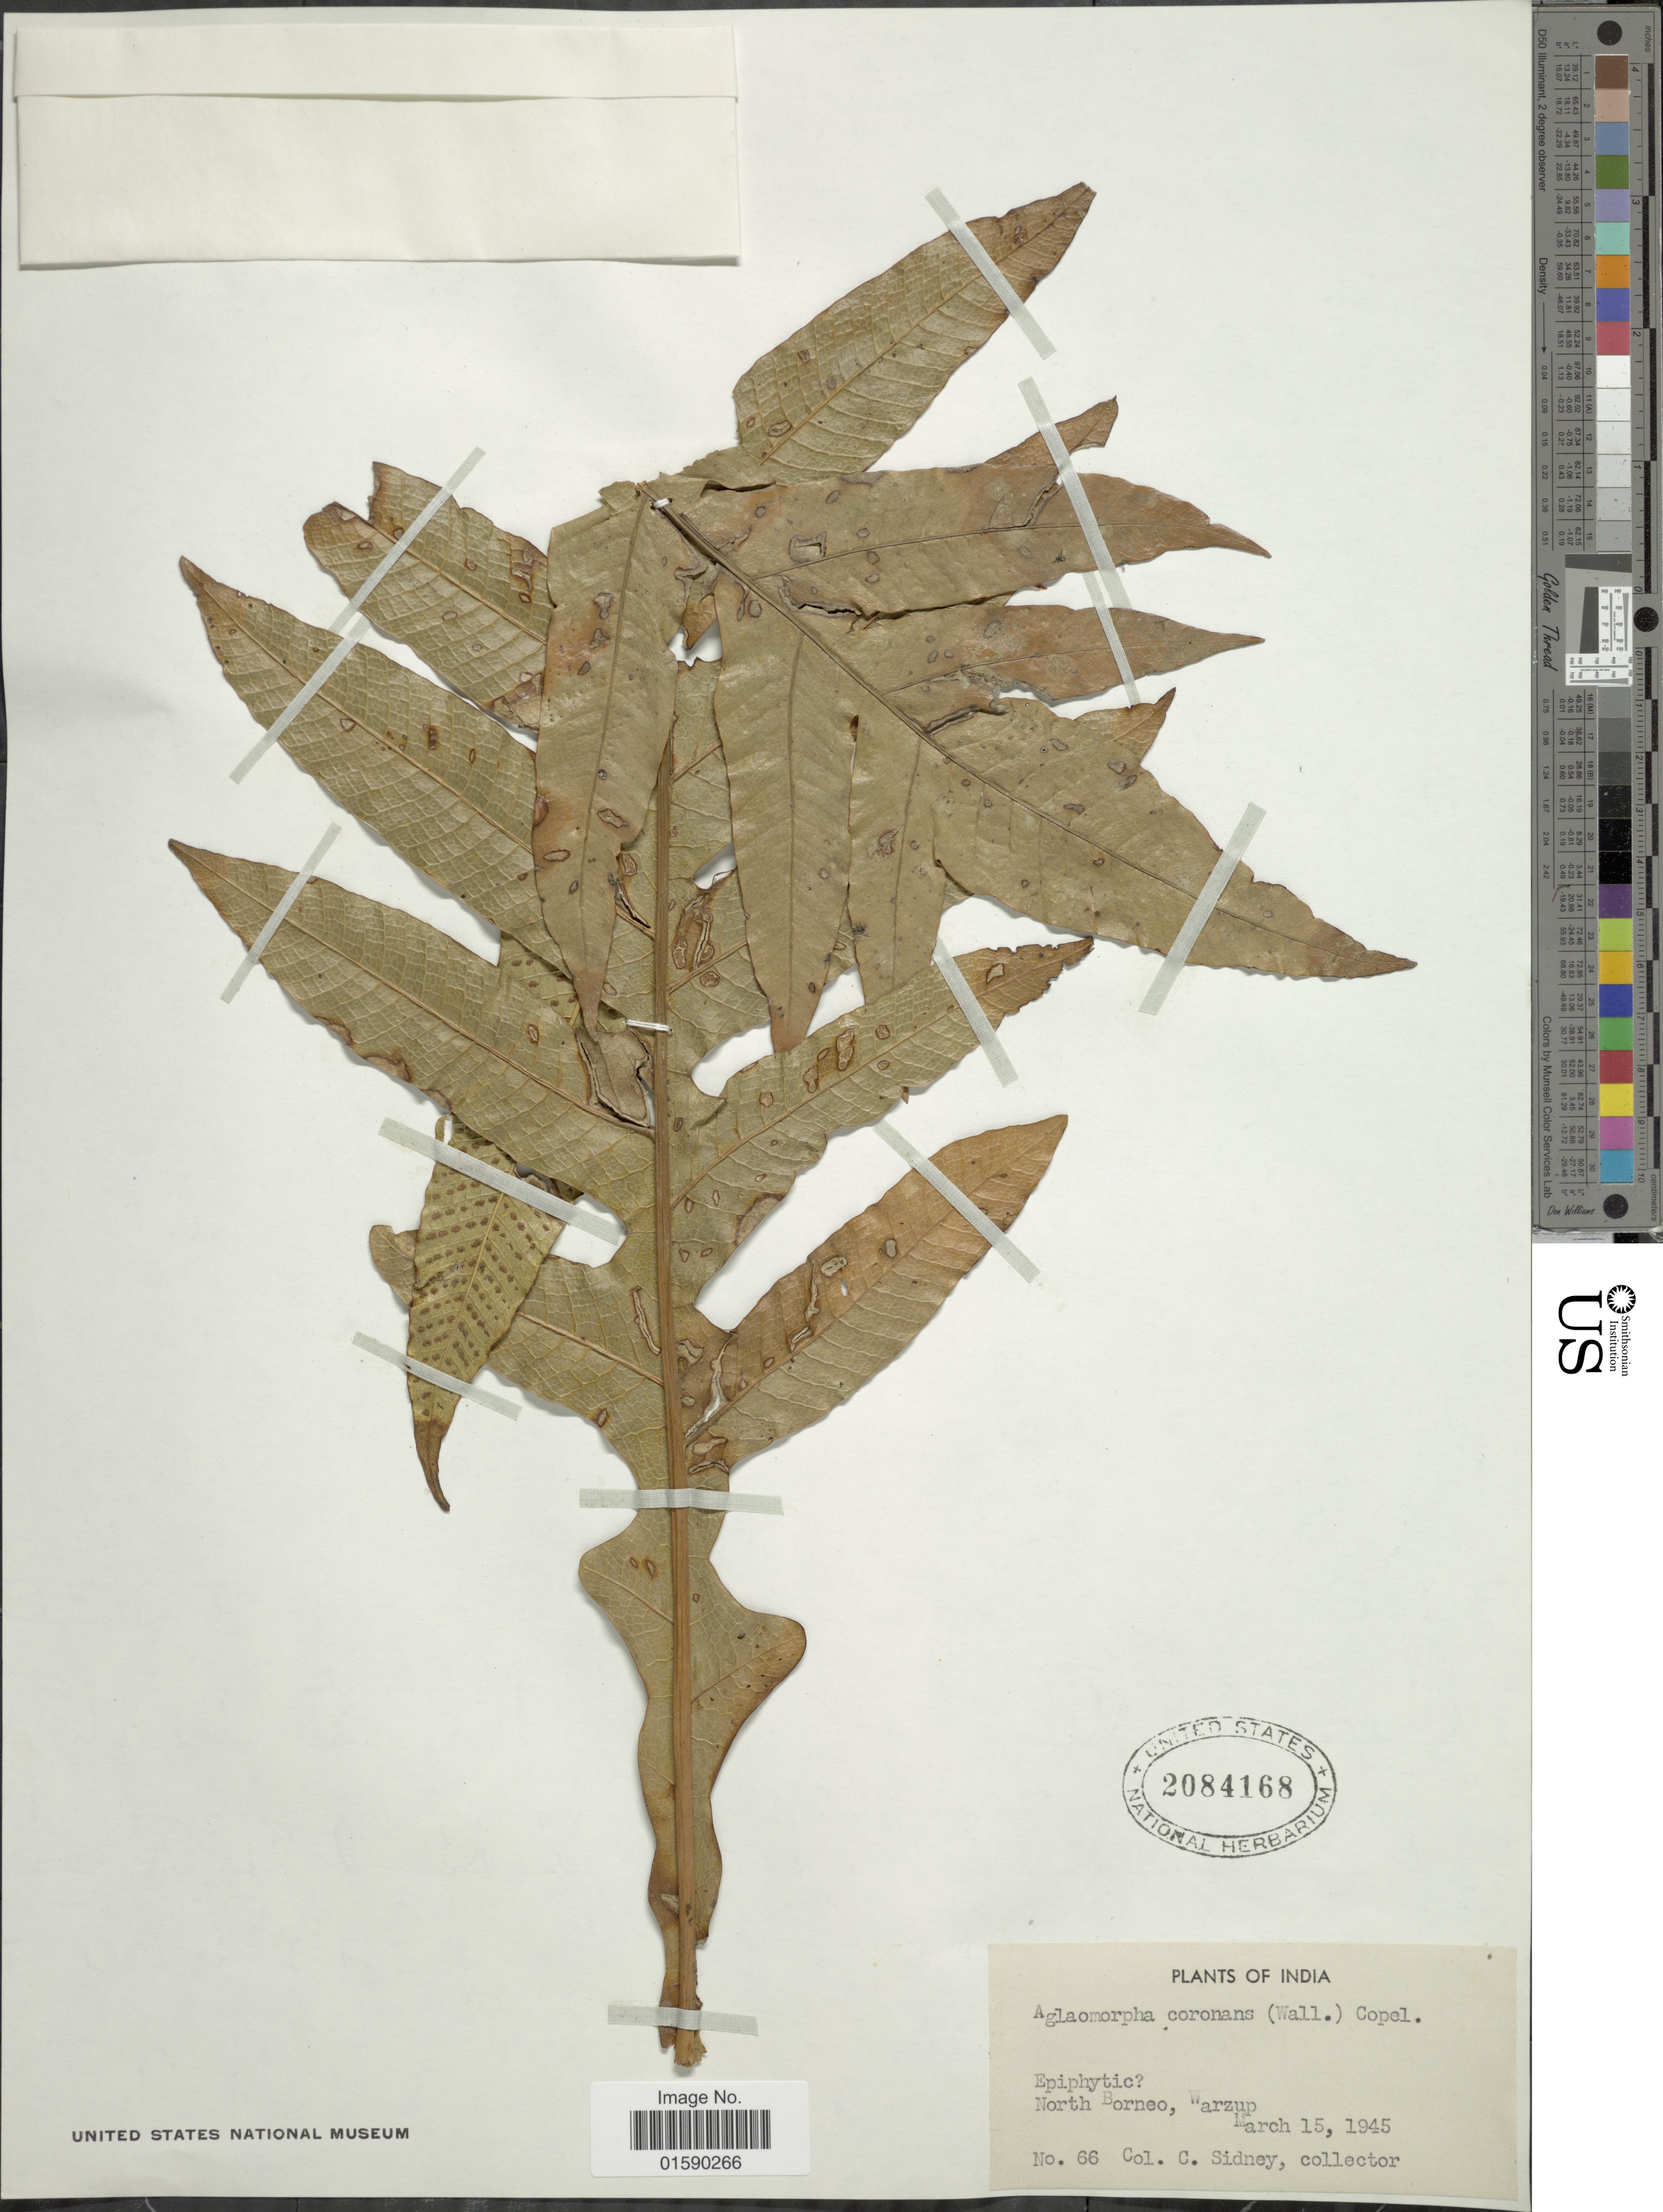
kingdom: Plantae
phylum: Tracheophyta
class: Polypodiopsida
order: Polypodiales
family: Polypodiaceae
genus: Aglaomorpha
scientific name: Aglaomorpha coronans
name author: (Wall. ex Mett.) Copel.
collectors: C. Sidney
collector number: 66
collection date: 1945-03-15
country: Myanmar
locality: India. North Burma, Warzup.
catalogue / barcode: US 2084168